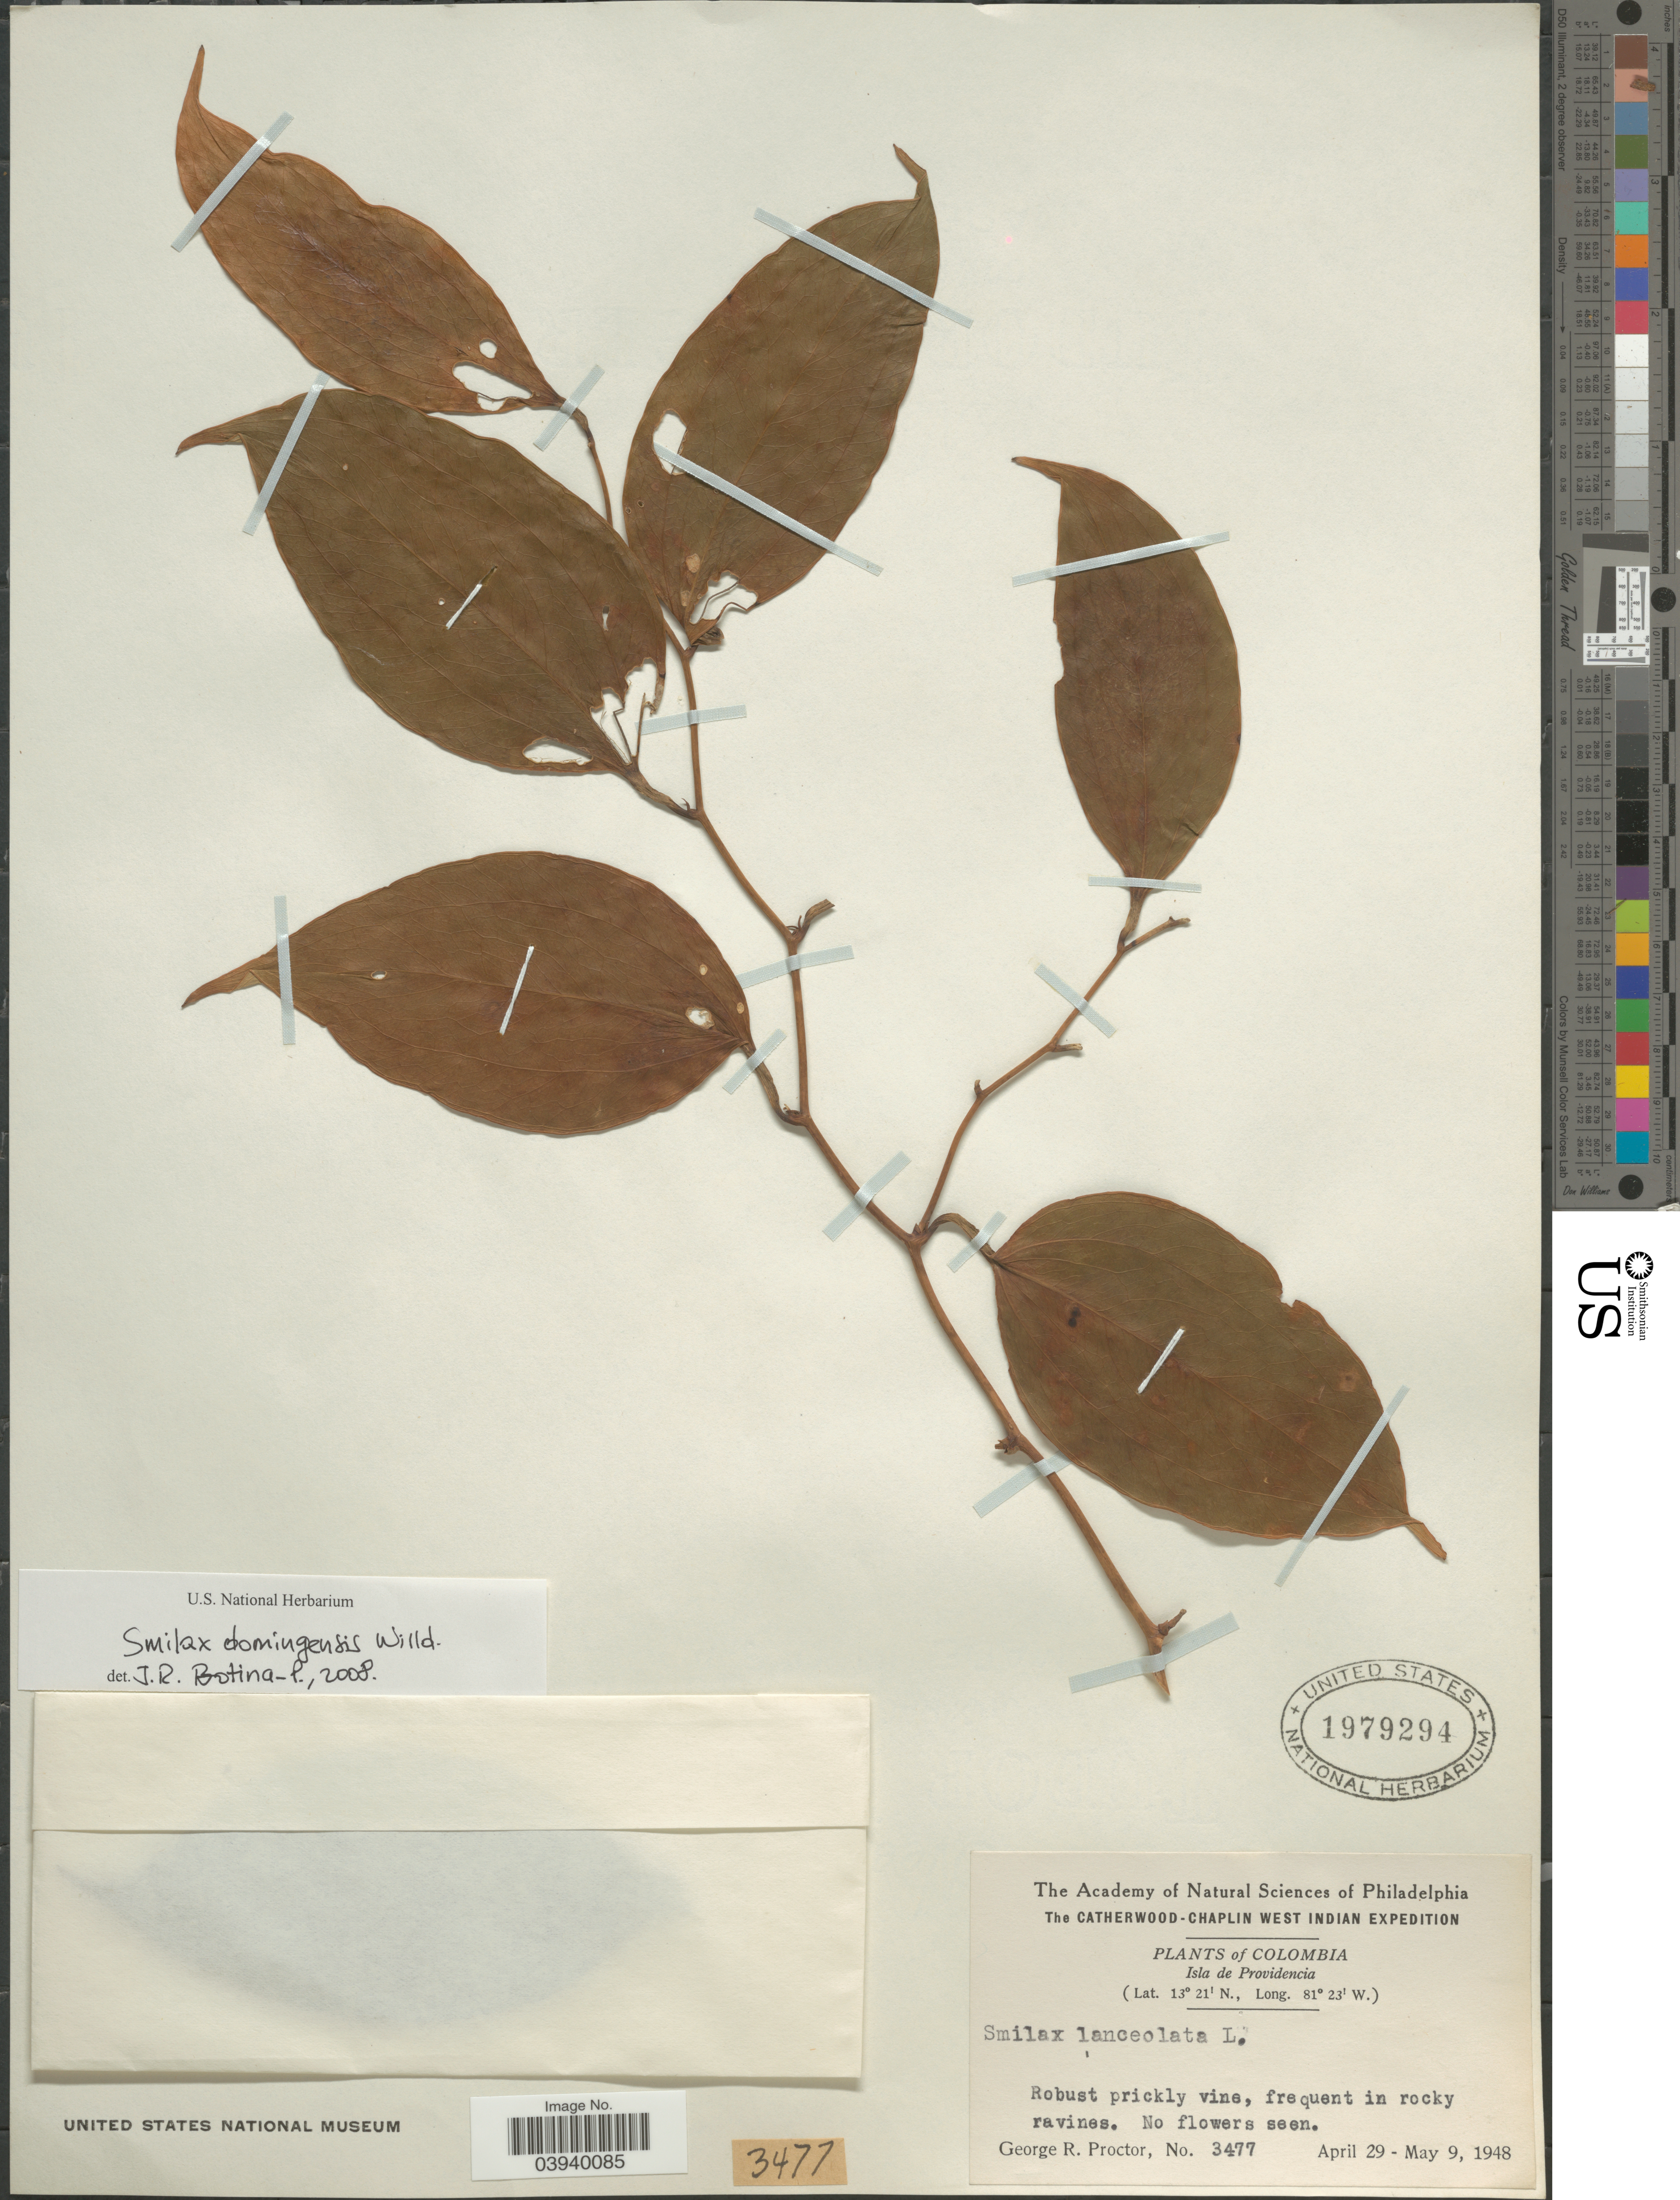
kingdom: Plantae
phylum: Tracheophyta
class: Liliopsida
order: Liliales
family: Smilacaceae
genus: Smilax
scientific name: Smilax domingensis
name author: Willd.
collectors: G. R. Proctor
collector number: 3477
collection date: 1948-04-29/1948-05-09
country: Colombia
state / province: San Andres y Providencia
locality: Isla de Providencia.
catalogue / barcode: US 1979294